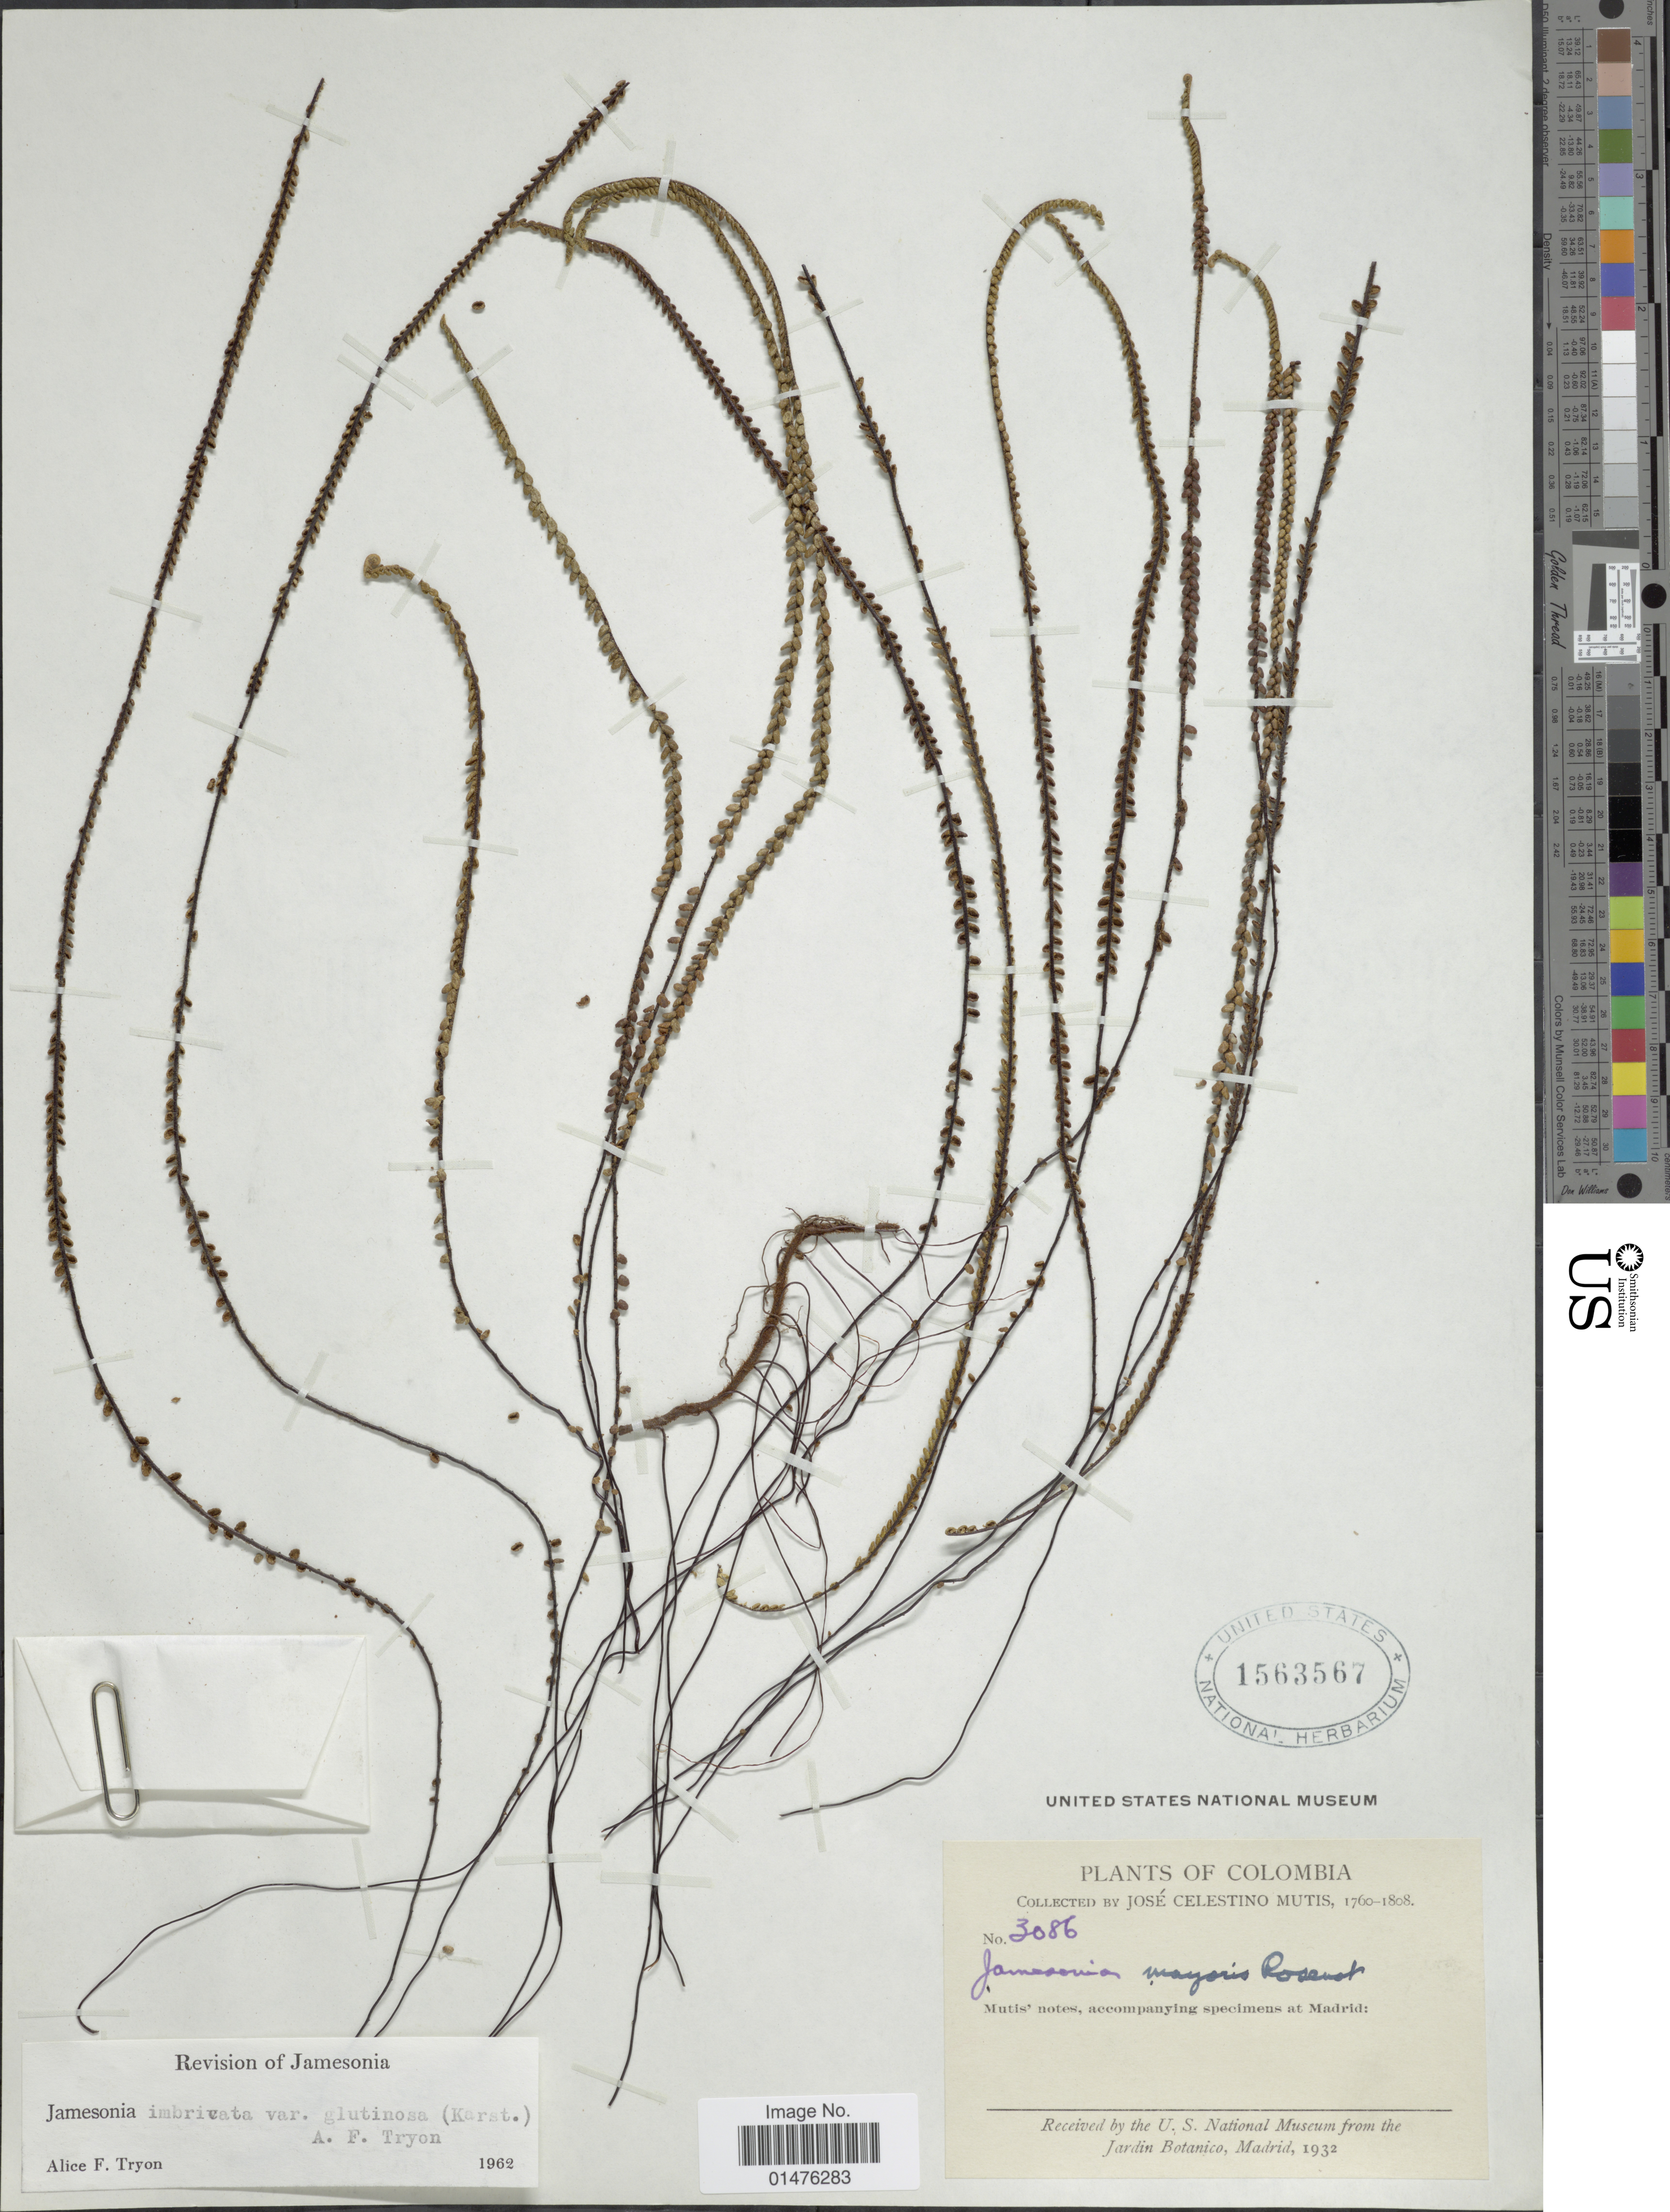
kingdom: Plantae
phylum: Tracheophyta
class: Polypodiopsida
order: Polypodiales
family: Pteridaceae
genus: Jamesonia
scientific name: Jamesonia imbricata var. glutinosa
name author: (H. Karst.) A.F. Tryon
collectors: J. C. B. Mutis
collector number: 3086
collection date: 1760/1808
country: Colombia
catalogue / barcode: US 1563567